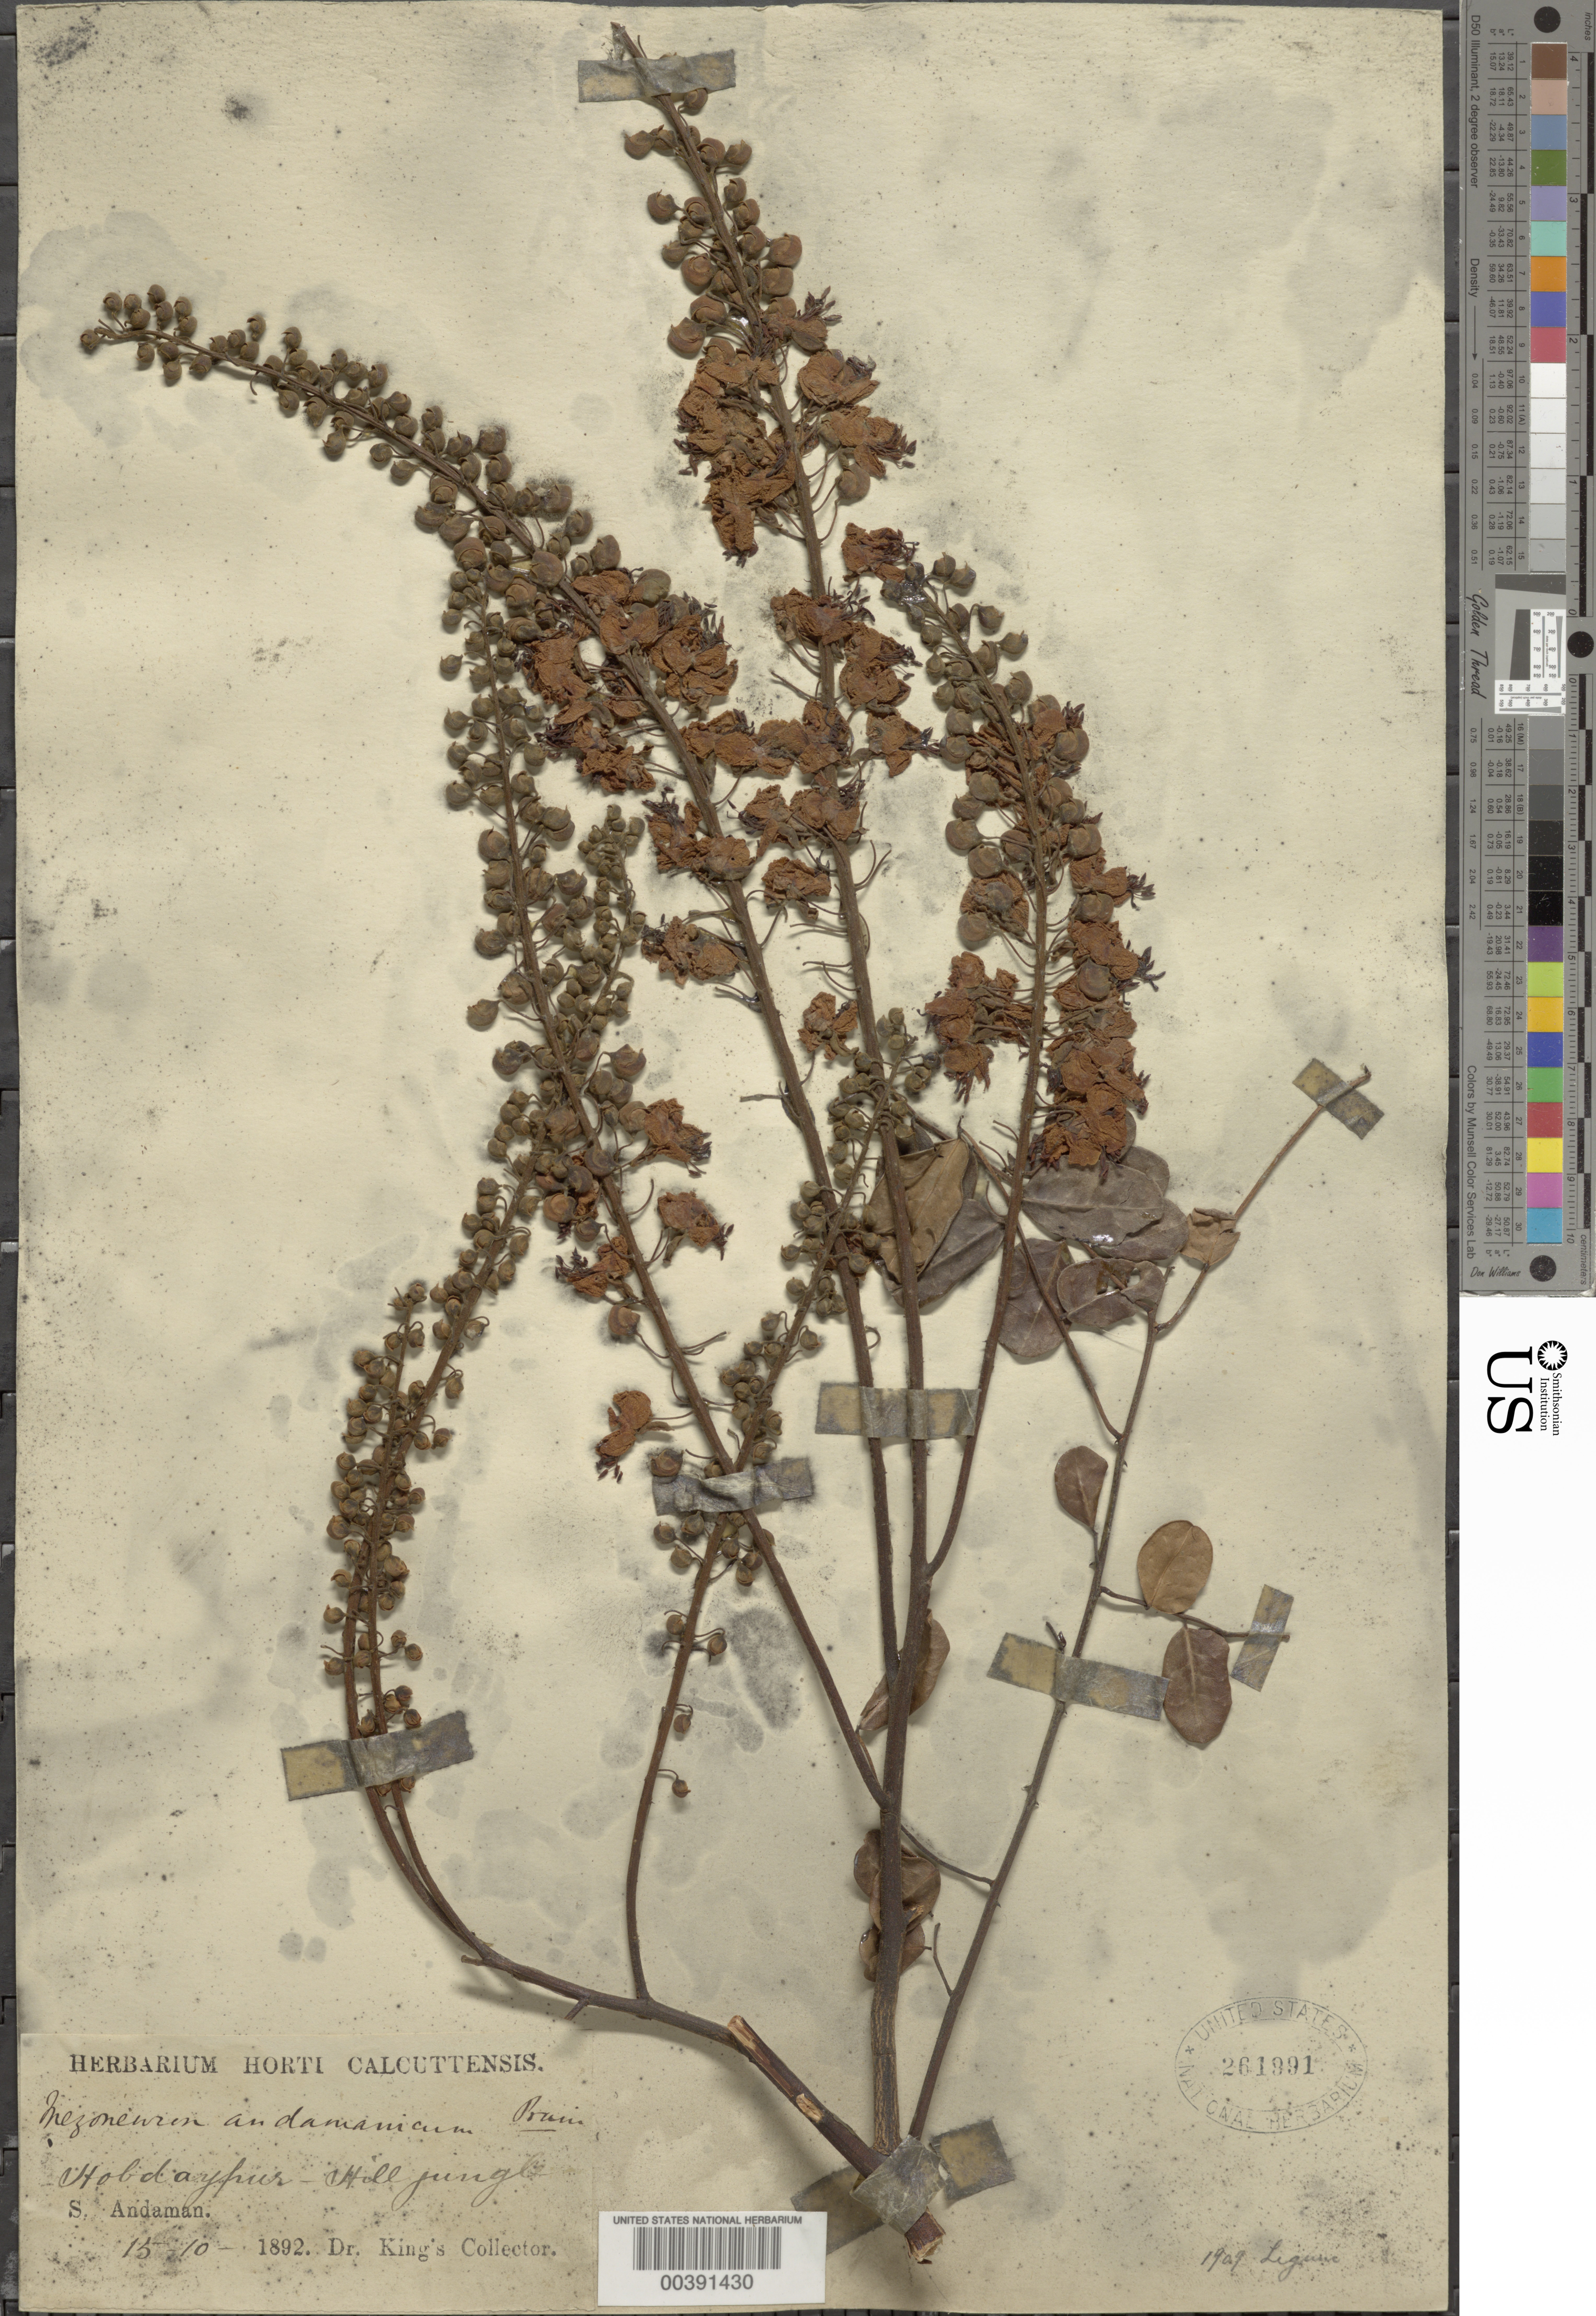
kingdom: Plantae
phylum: Tracheophyta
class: Magnoliopsida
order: Fabales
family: Fabaceae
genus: Mezoneuron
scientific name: Mezoneuron andamanicum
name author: Prain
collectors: Dr. King's collector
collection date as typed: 15 Oct 1892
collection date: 1892-10-15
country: India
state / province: Andaman and Nicobar Islands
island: South Andaman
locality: Hobdayphur - hill jungle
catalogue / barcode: US 261991